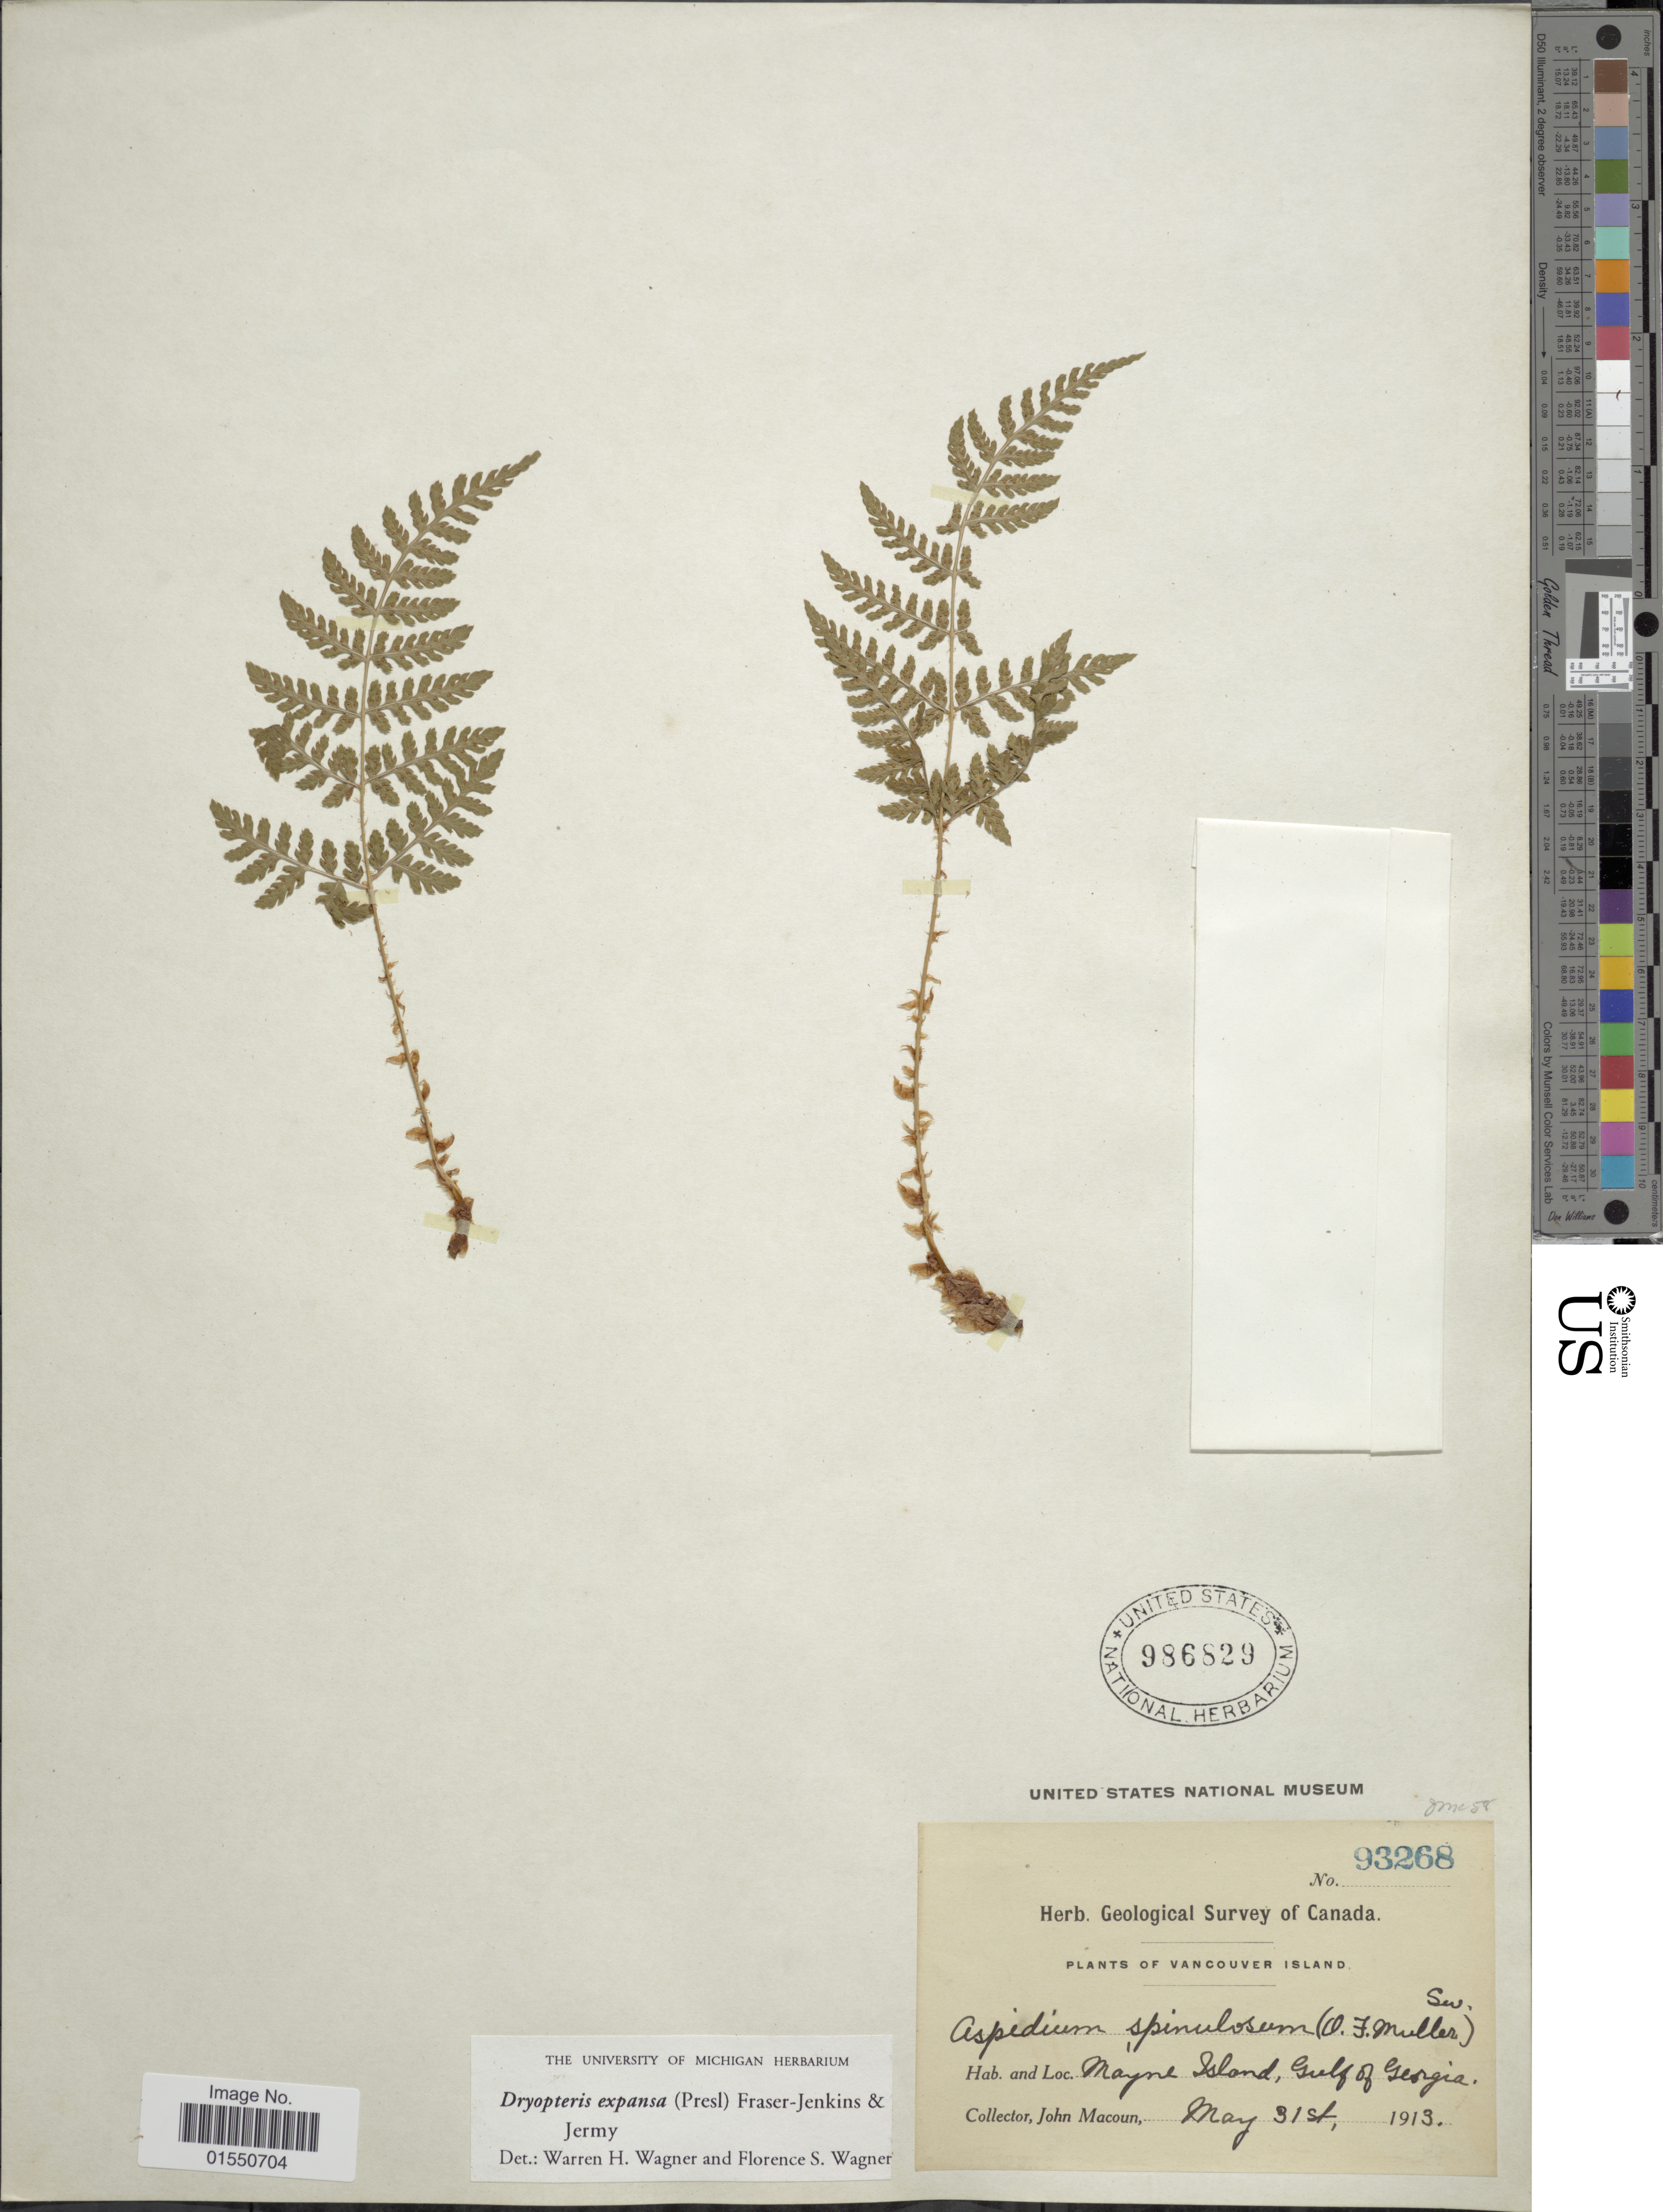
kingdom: Plantae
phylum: Tracheophyta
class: Polypodiopsida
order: Polypodiales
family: Dryopteridaceae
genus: Dryopteris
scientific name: Dryopteris expansa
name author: (C. Presl) Fraser-Jenk. & Jermy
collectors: J. Macoun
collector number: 93268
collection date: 1913-05-31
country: Canada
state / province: British Columbia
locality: Vancouver Island, Mayne Island, Gulf of Georgia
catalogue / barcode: US 936829